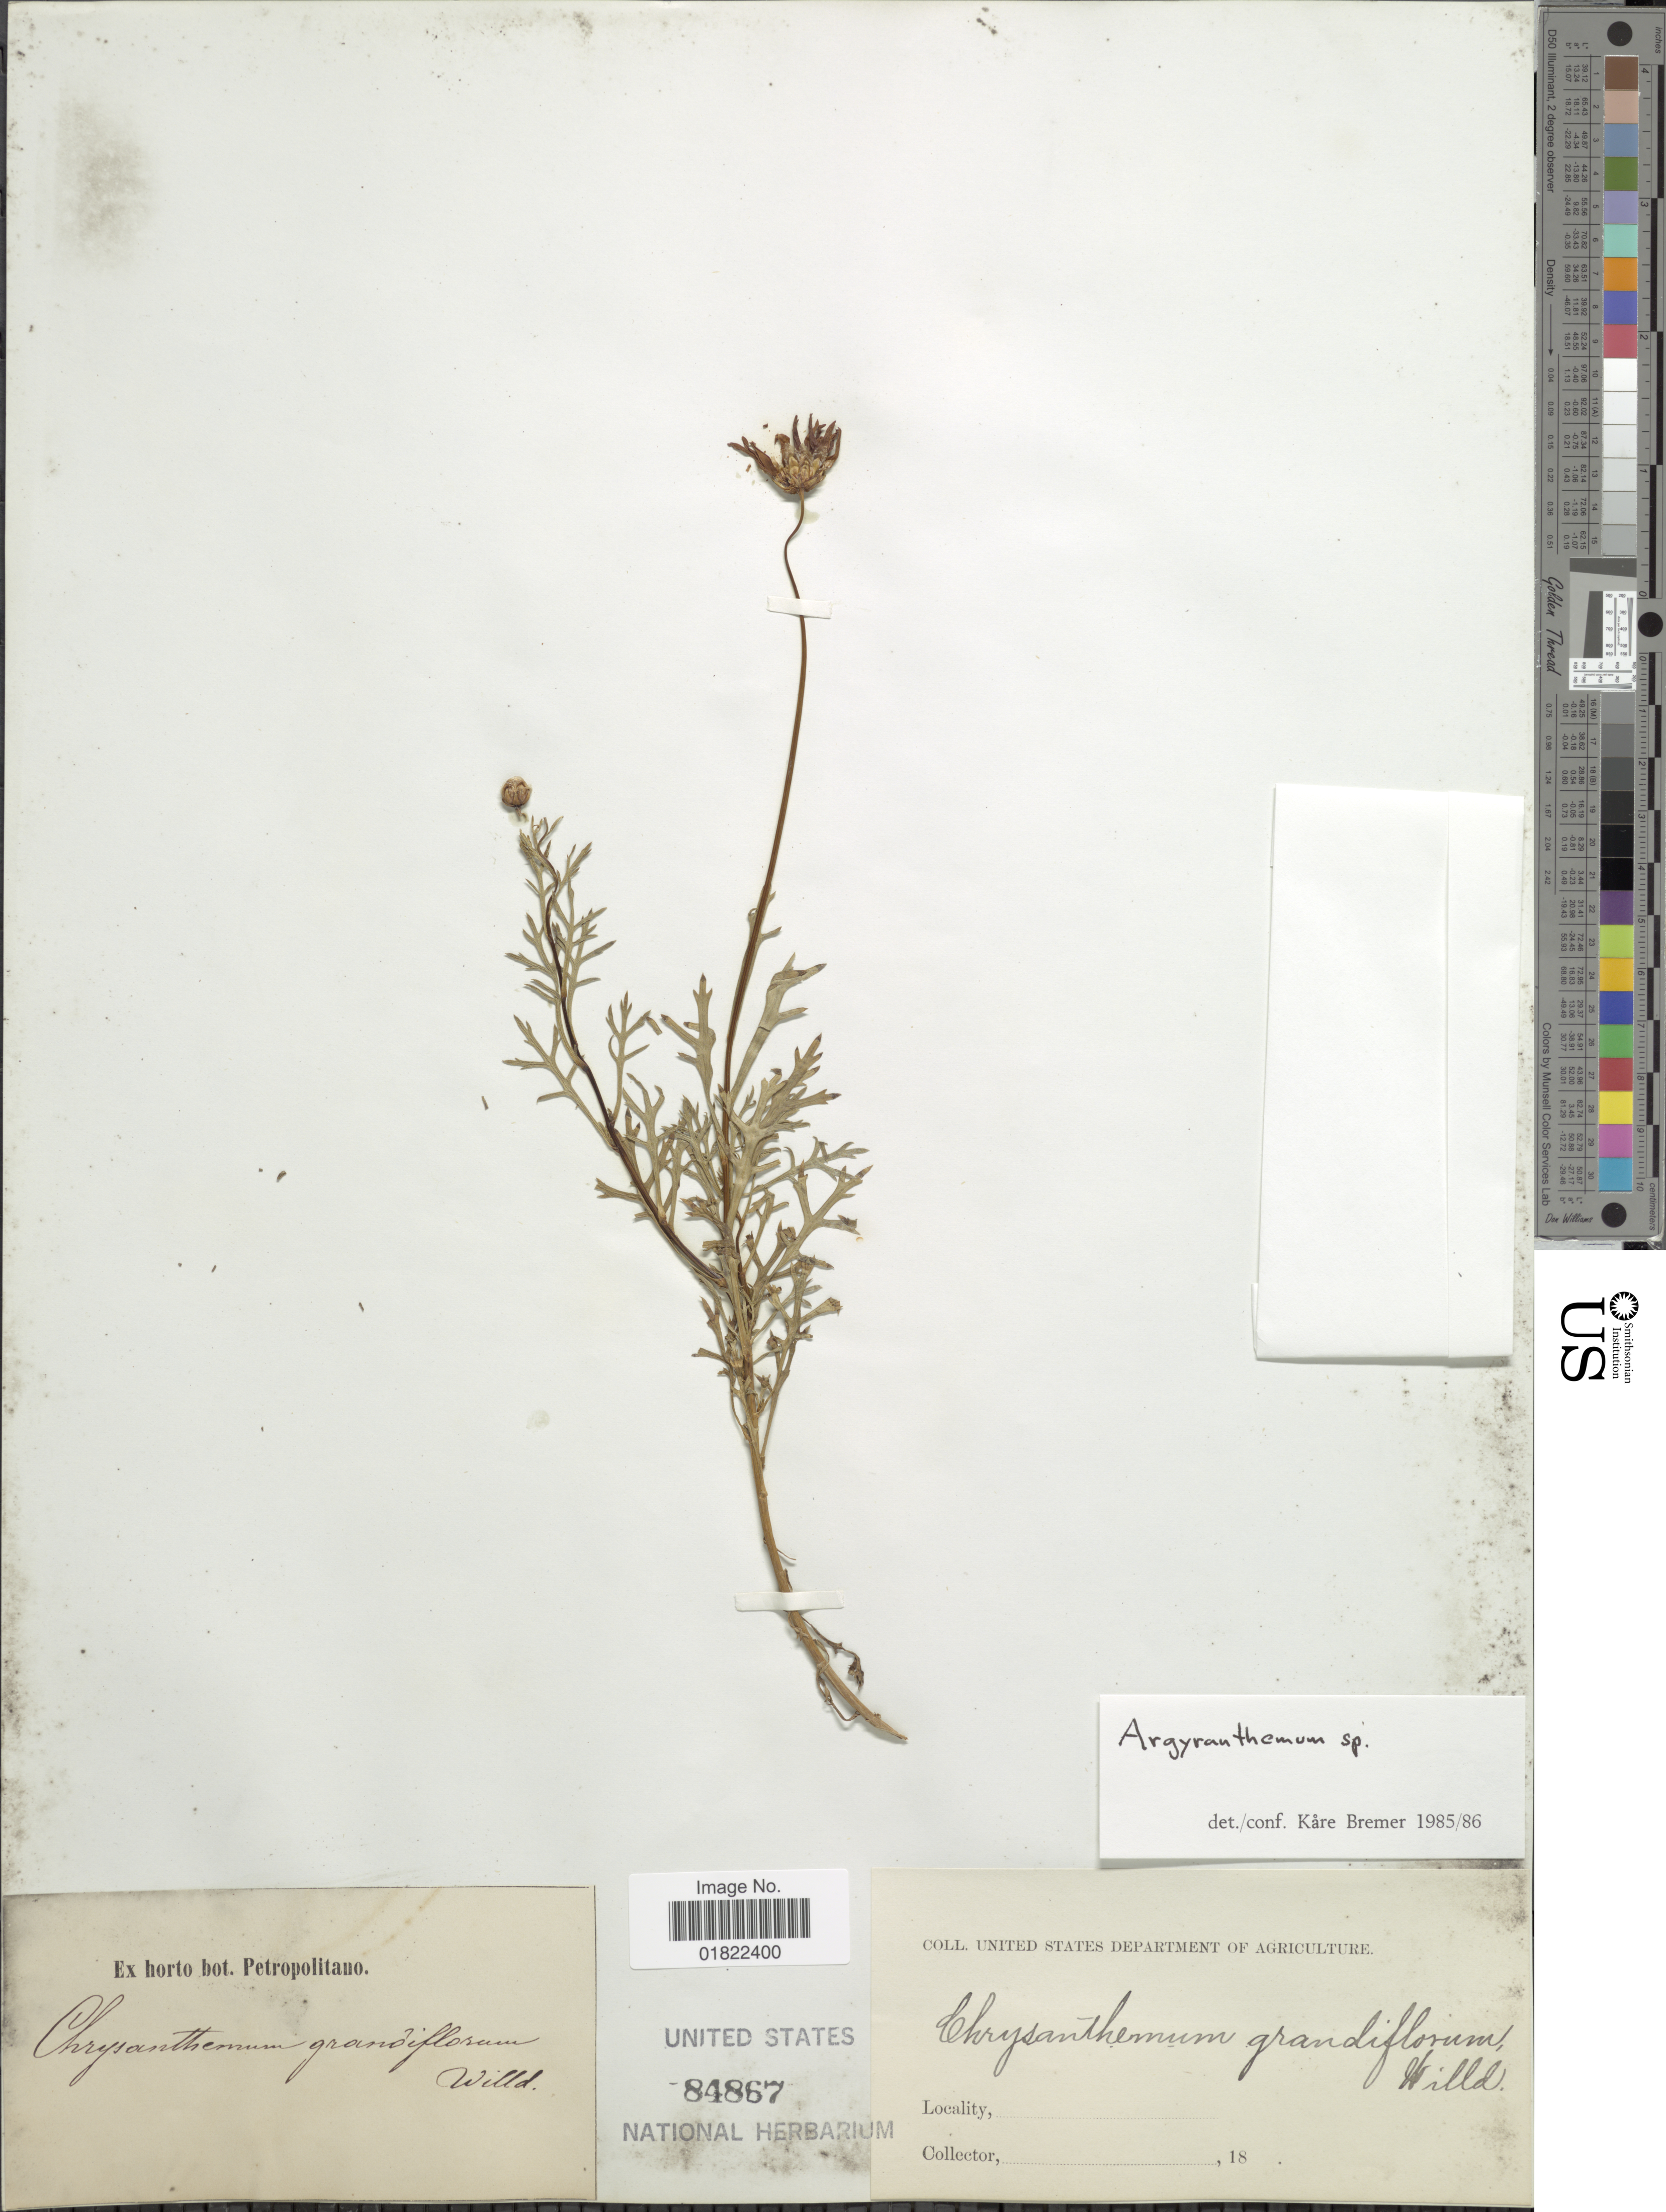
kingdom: Plantae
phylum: Tracheophyta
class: Magnoliopsida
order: Asterales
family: Asteraceae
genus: Argyranthemum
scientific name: Argyranthemum sp.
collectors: ex Horto Bot. Petropolitano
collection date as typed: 18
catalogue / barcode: US 84867